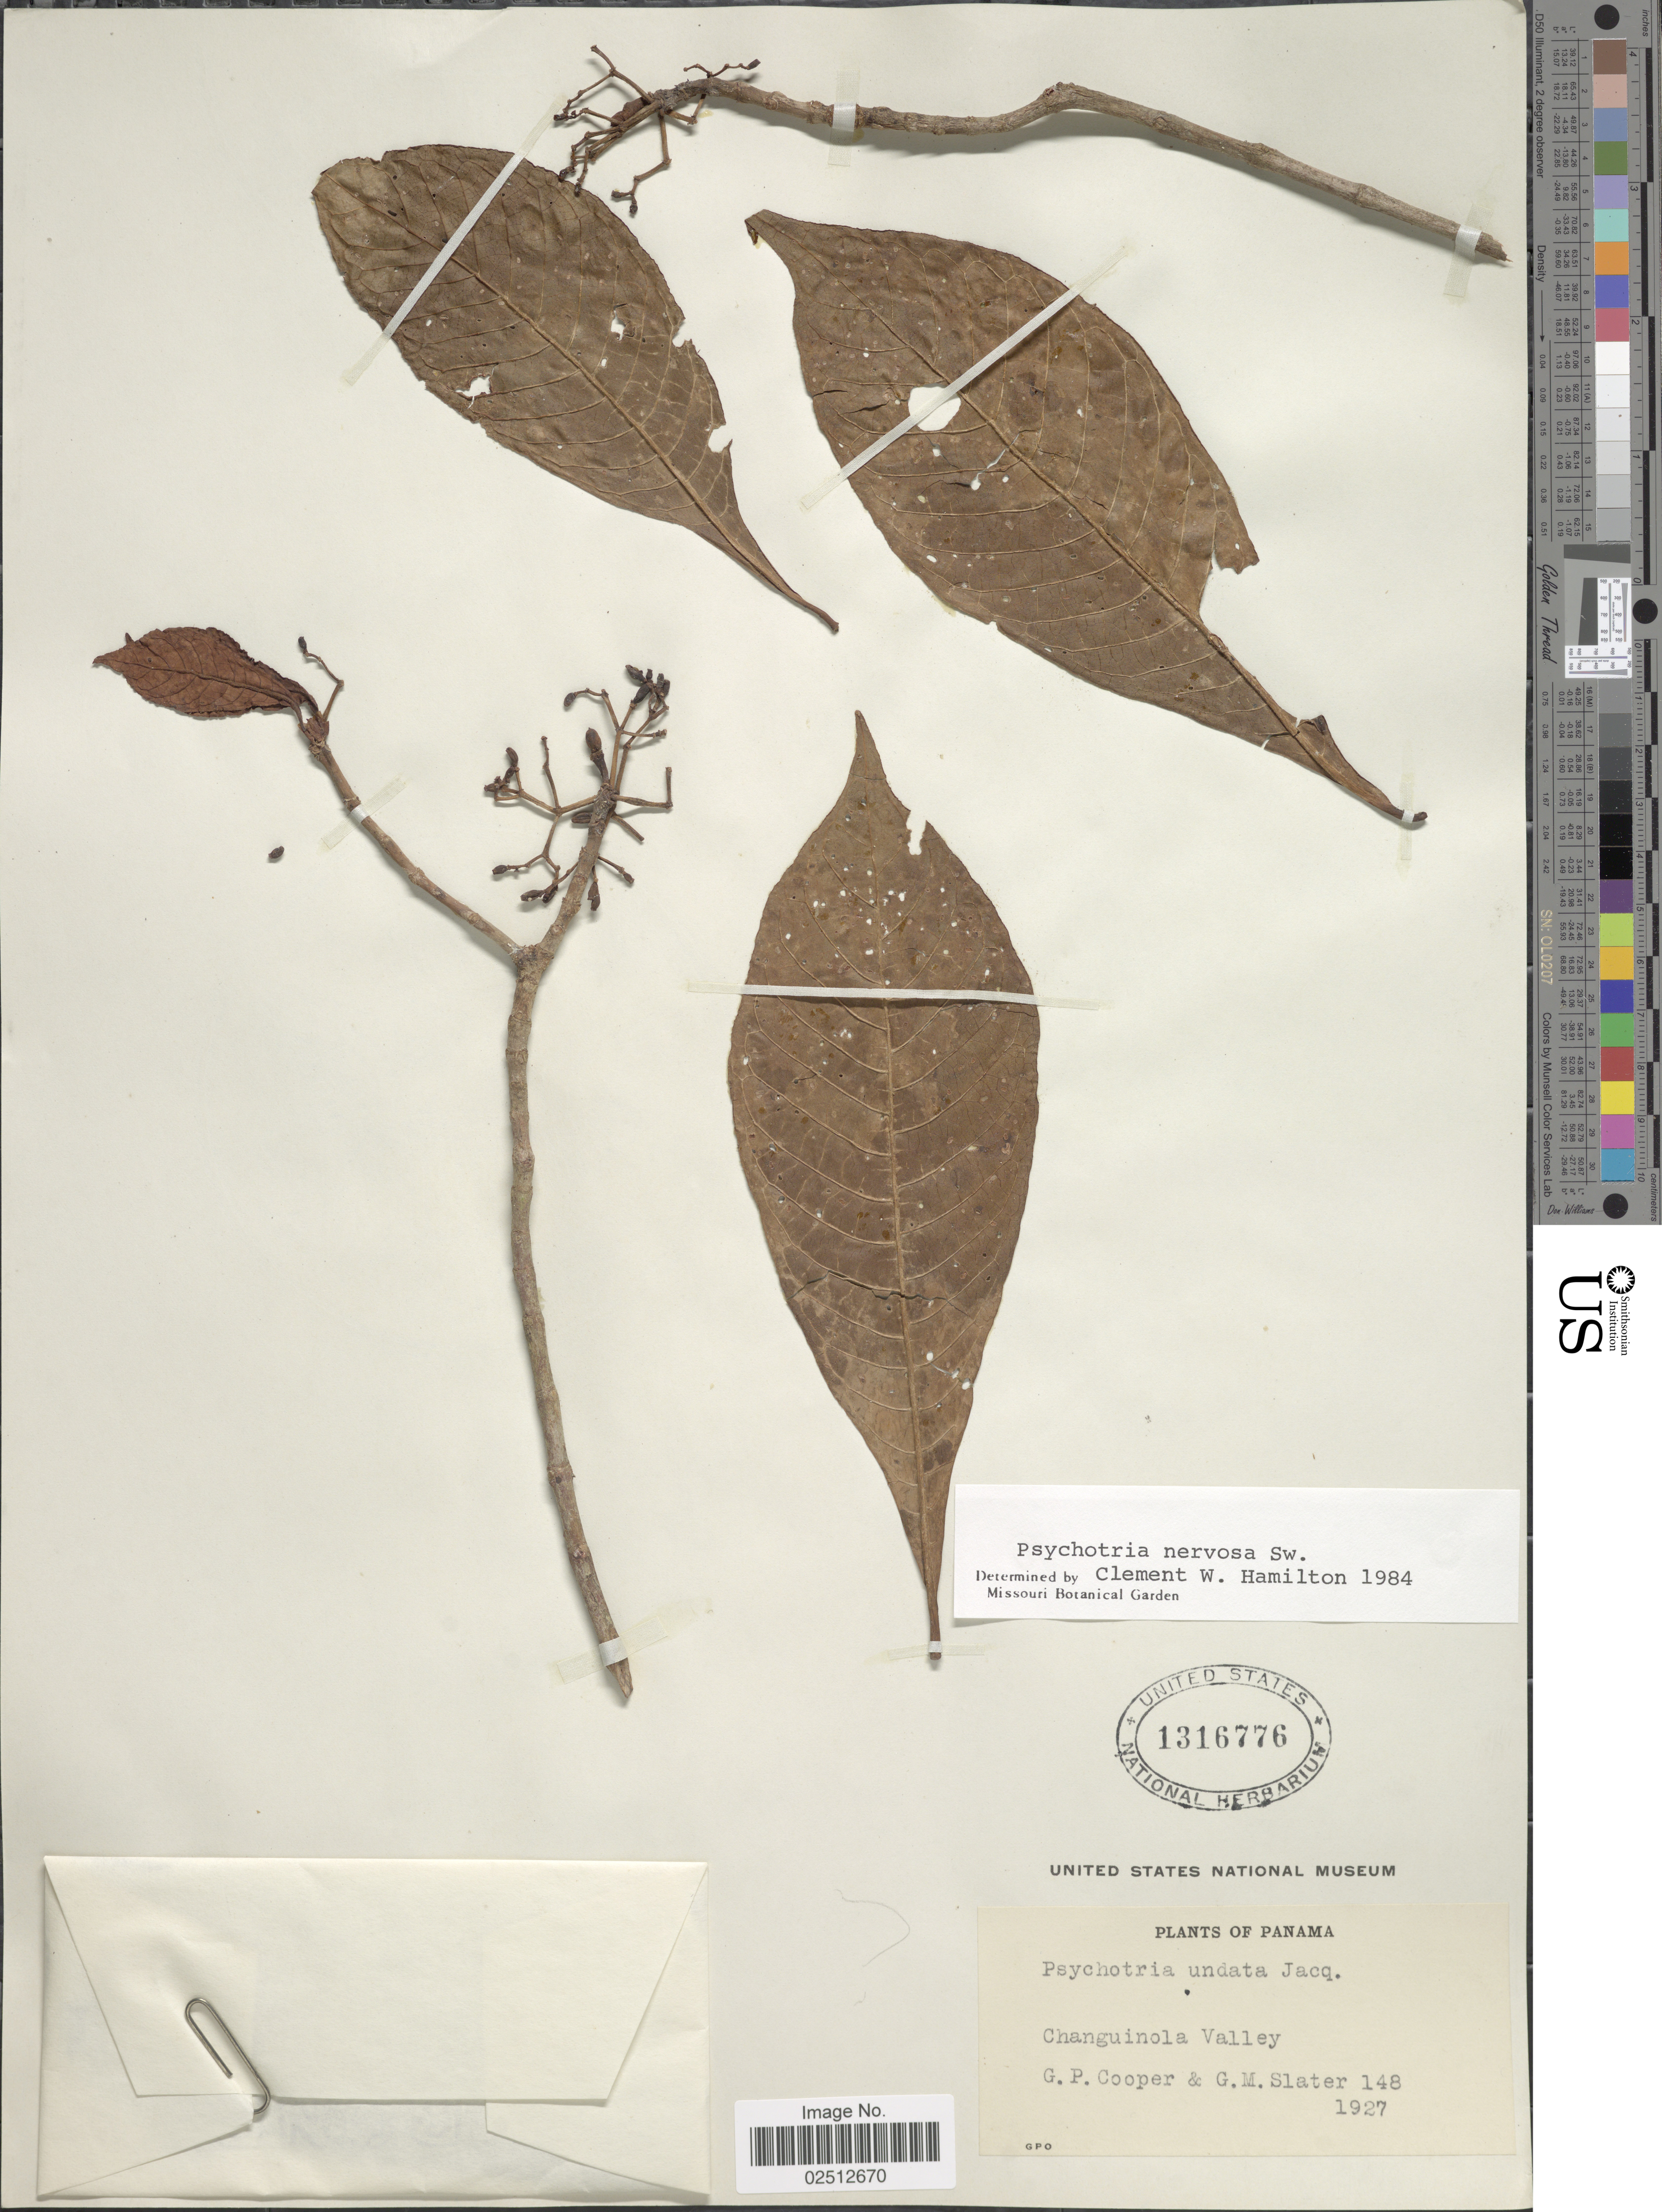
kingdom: Plantae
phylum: Tracheophyta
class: Magnoliopsida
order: Gentianales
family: Rubiaceae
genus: Psychotria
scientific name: Psychotria nervosa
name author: Sw.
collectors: G. Cooper & G. Slater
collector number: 148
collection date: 1927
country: Panama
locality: Changuinola Valley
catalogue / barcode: US 1316776